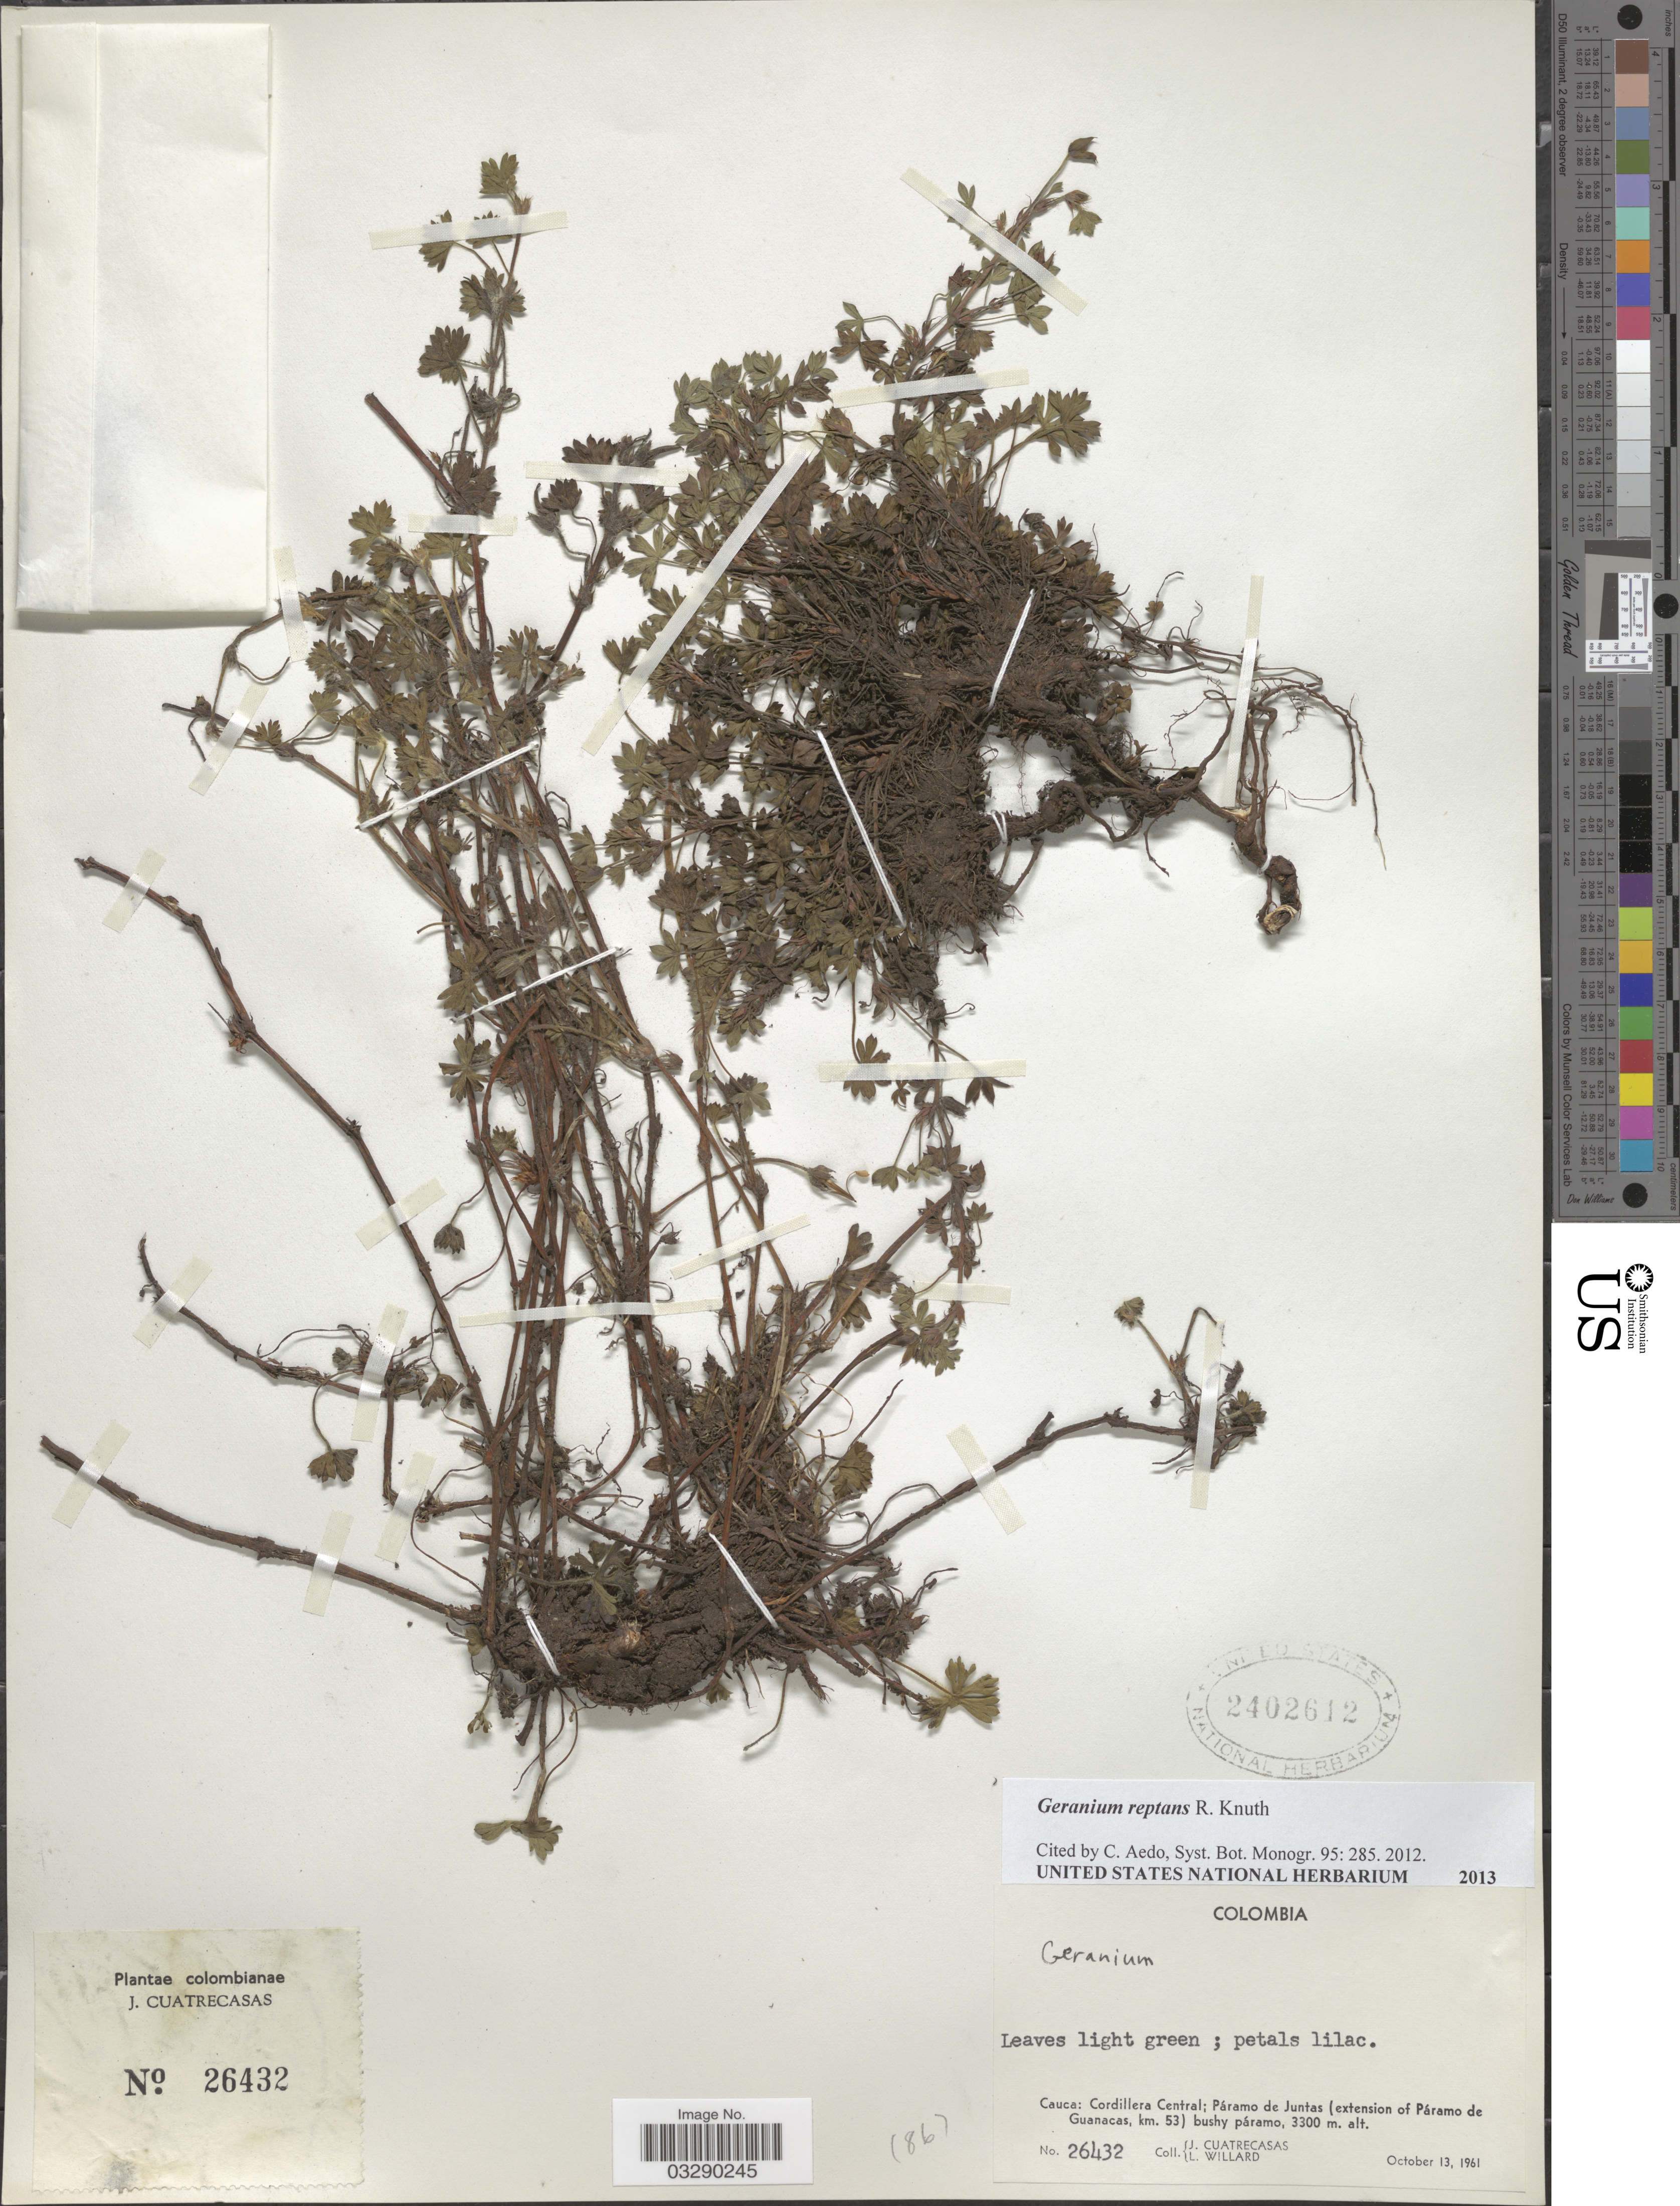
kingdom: Plantae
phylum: Tracheophyta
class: Magnoliopsida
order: Geraniales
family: Geraniaceae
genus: Geranium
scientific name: Geranium reptans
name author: R. Knuth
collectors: J. Cuatrecasas & L. Willard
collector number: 26432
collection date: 1961-10-13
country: Colombia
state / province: Cauca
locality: Cordillera Central; Páramo de Juntas (extension of Páramo de Guanacas, km. 53).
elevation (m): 3300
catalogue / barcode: US 2402612